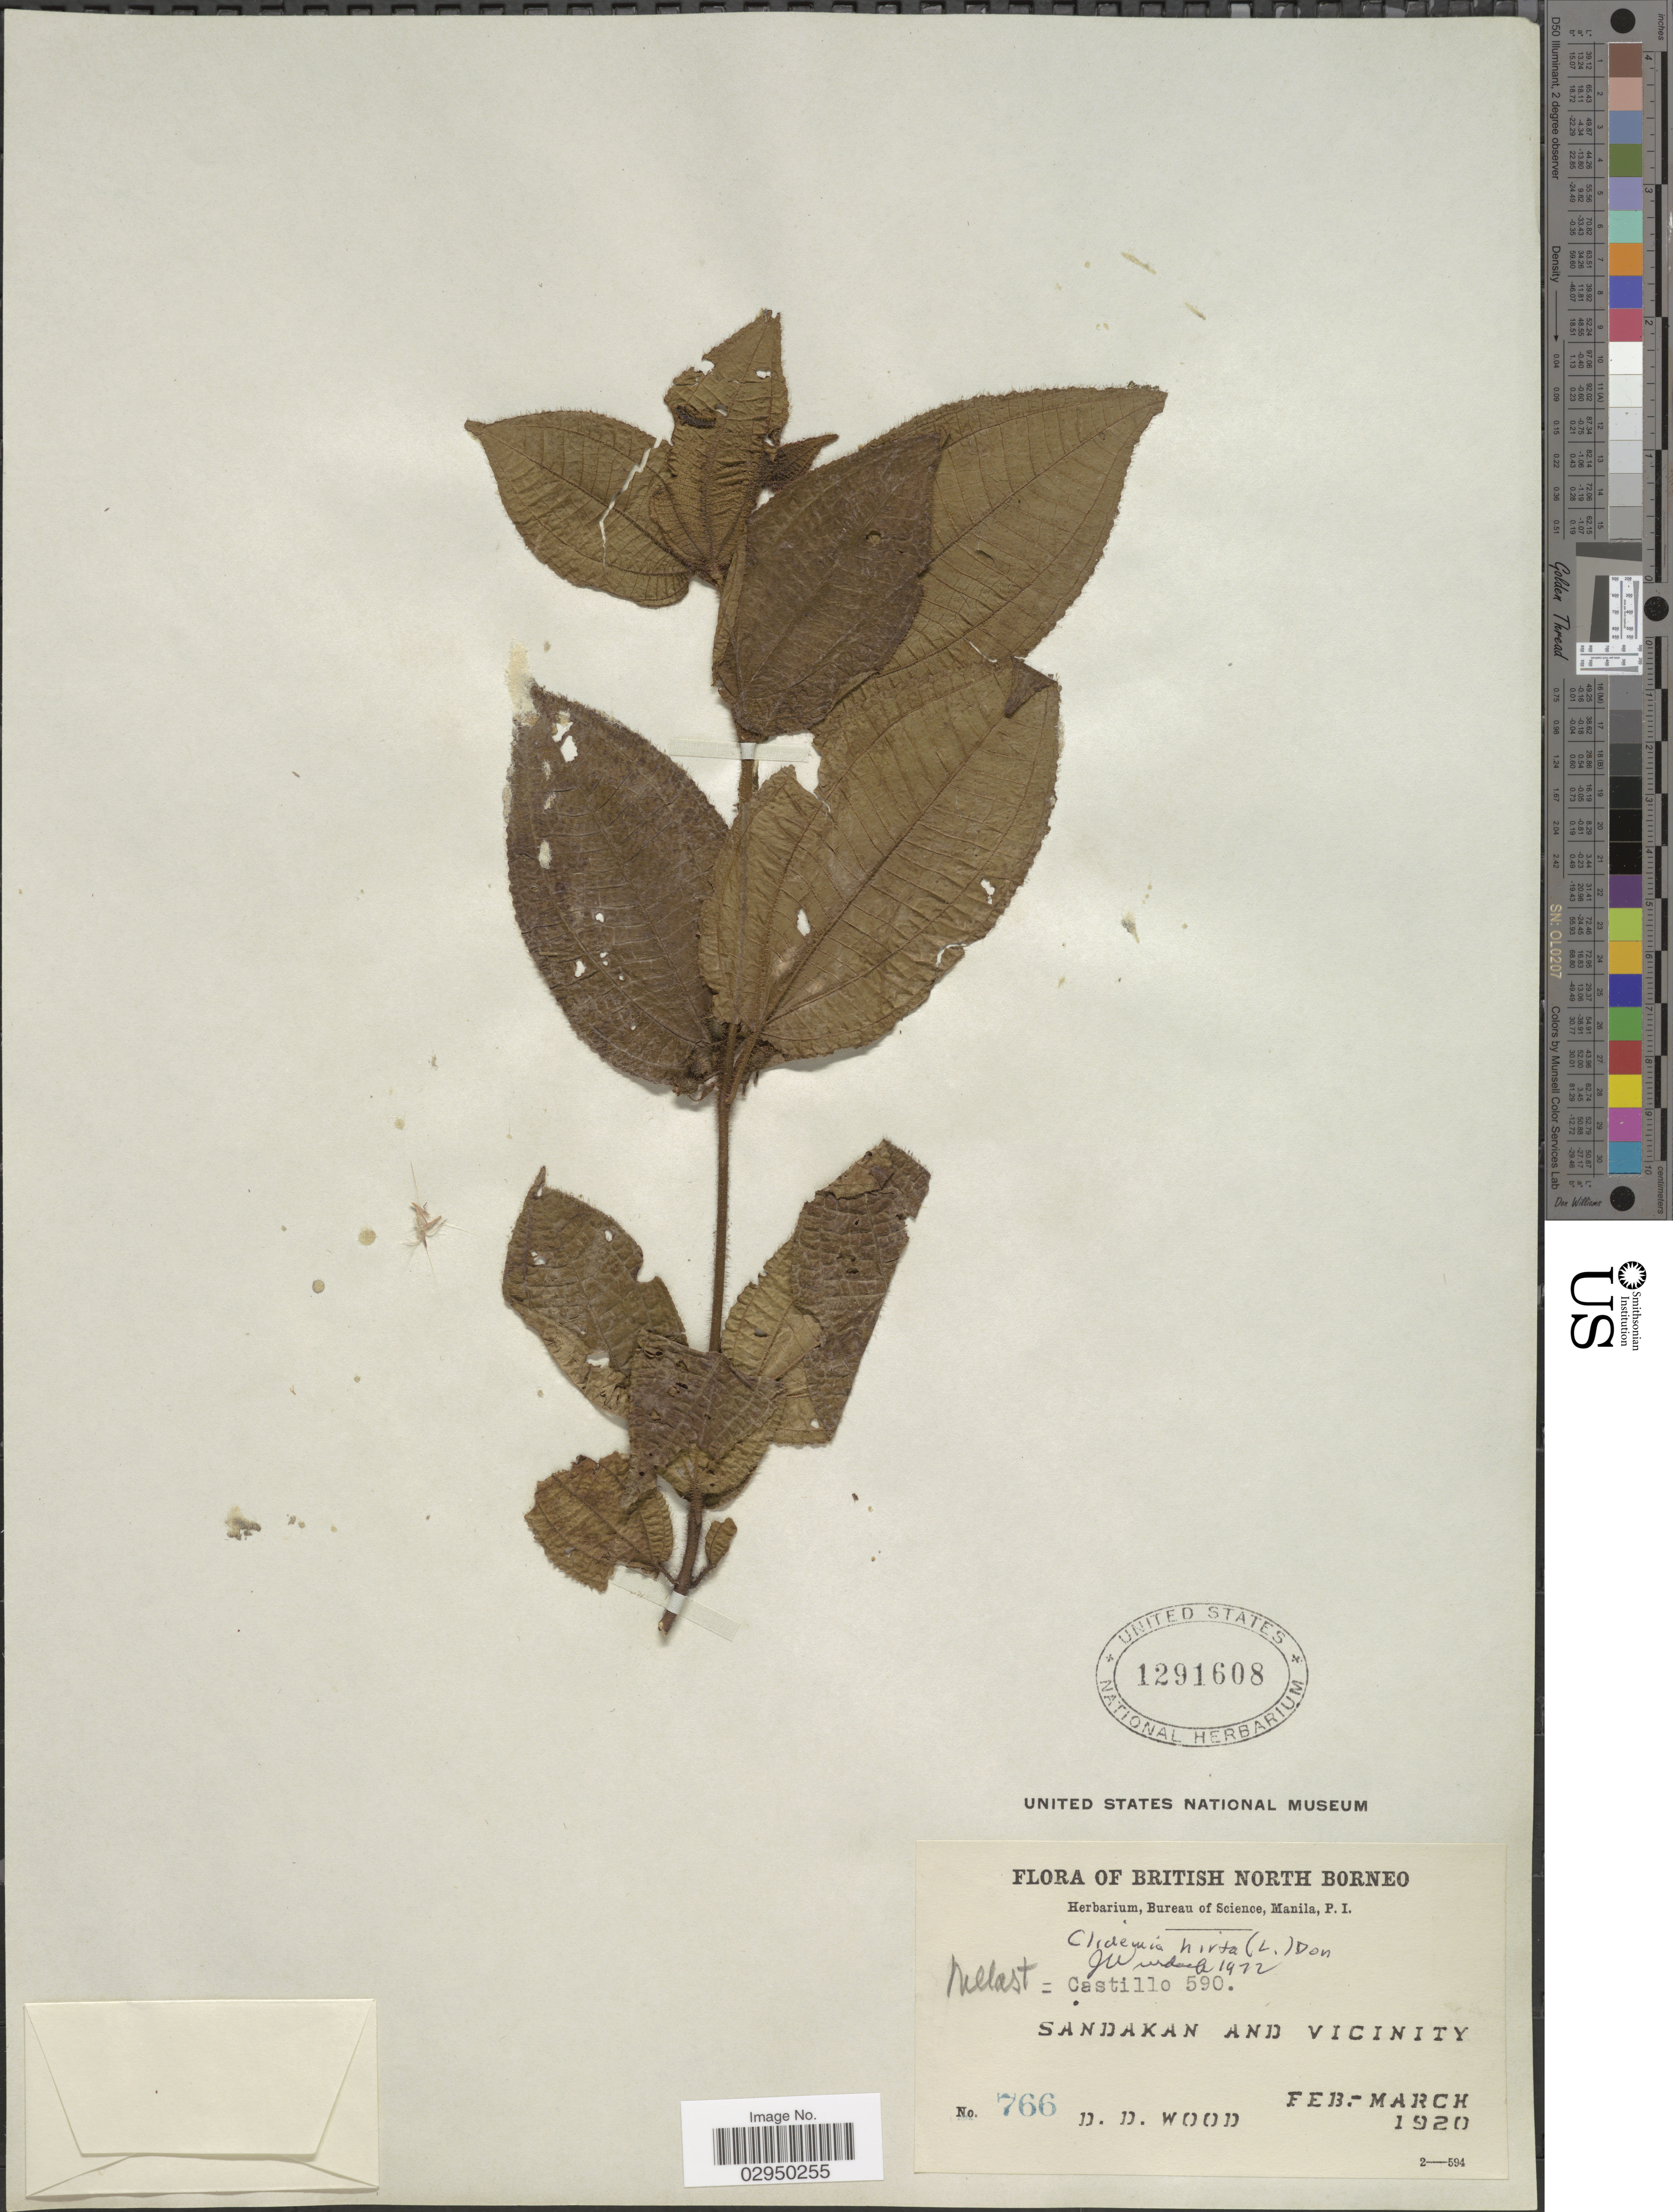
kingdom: Plantae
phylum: Tracheophyta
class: Magnoliopsida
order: Myrtales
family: Melastomataceae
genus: Miconia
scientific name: Miconia crenata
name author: (Vahl) Michelang.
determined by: Wagner, W. L., (BOT), Smithsonian Institution - National Museum of Natural History (UNITED STATES)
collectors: D. Wood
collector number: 766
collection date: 1920-02/1920-03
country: Malaysia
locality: British North Borneo. Sandakan and Vicinity.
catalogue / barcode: US 1291608